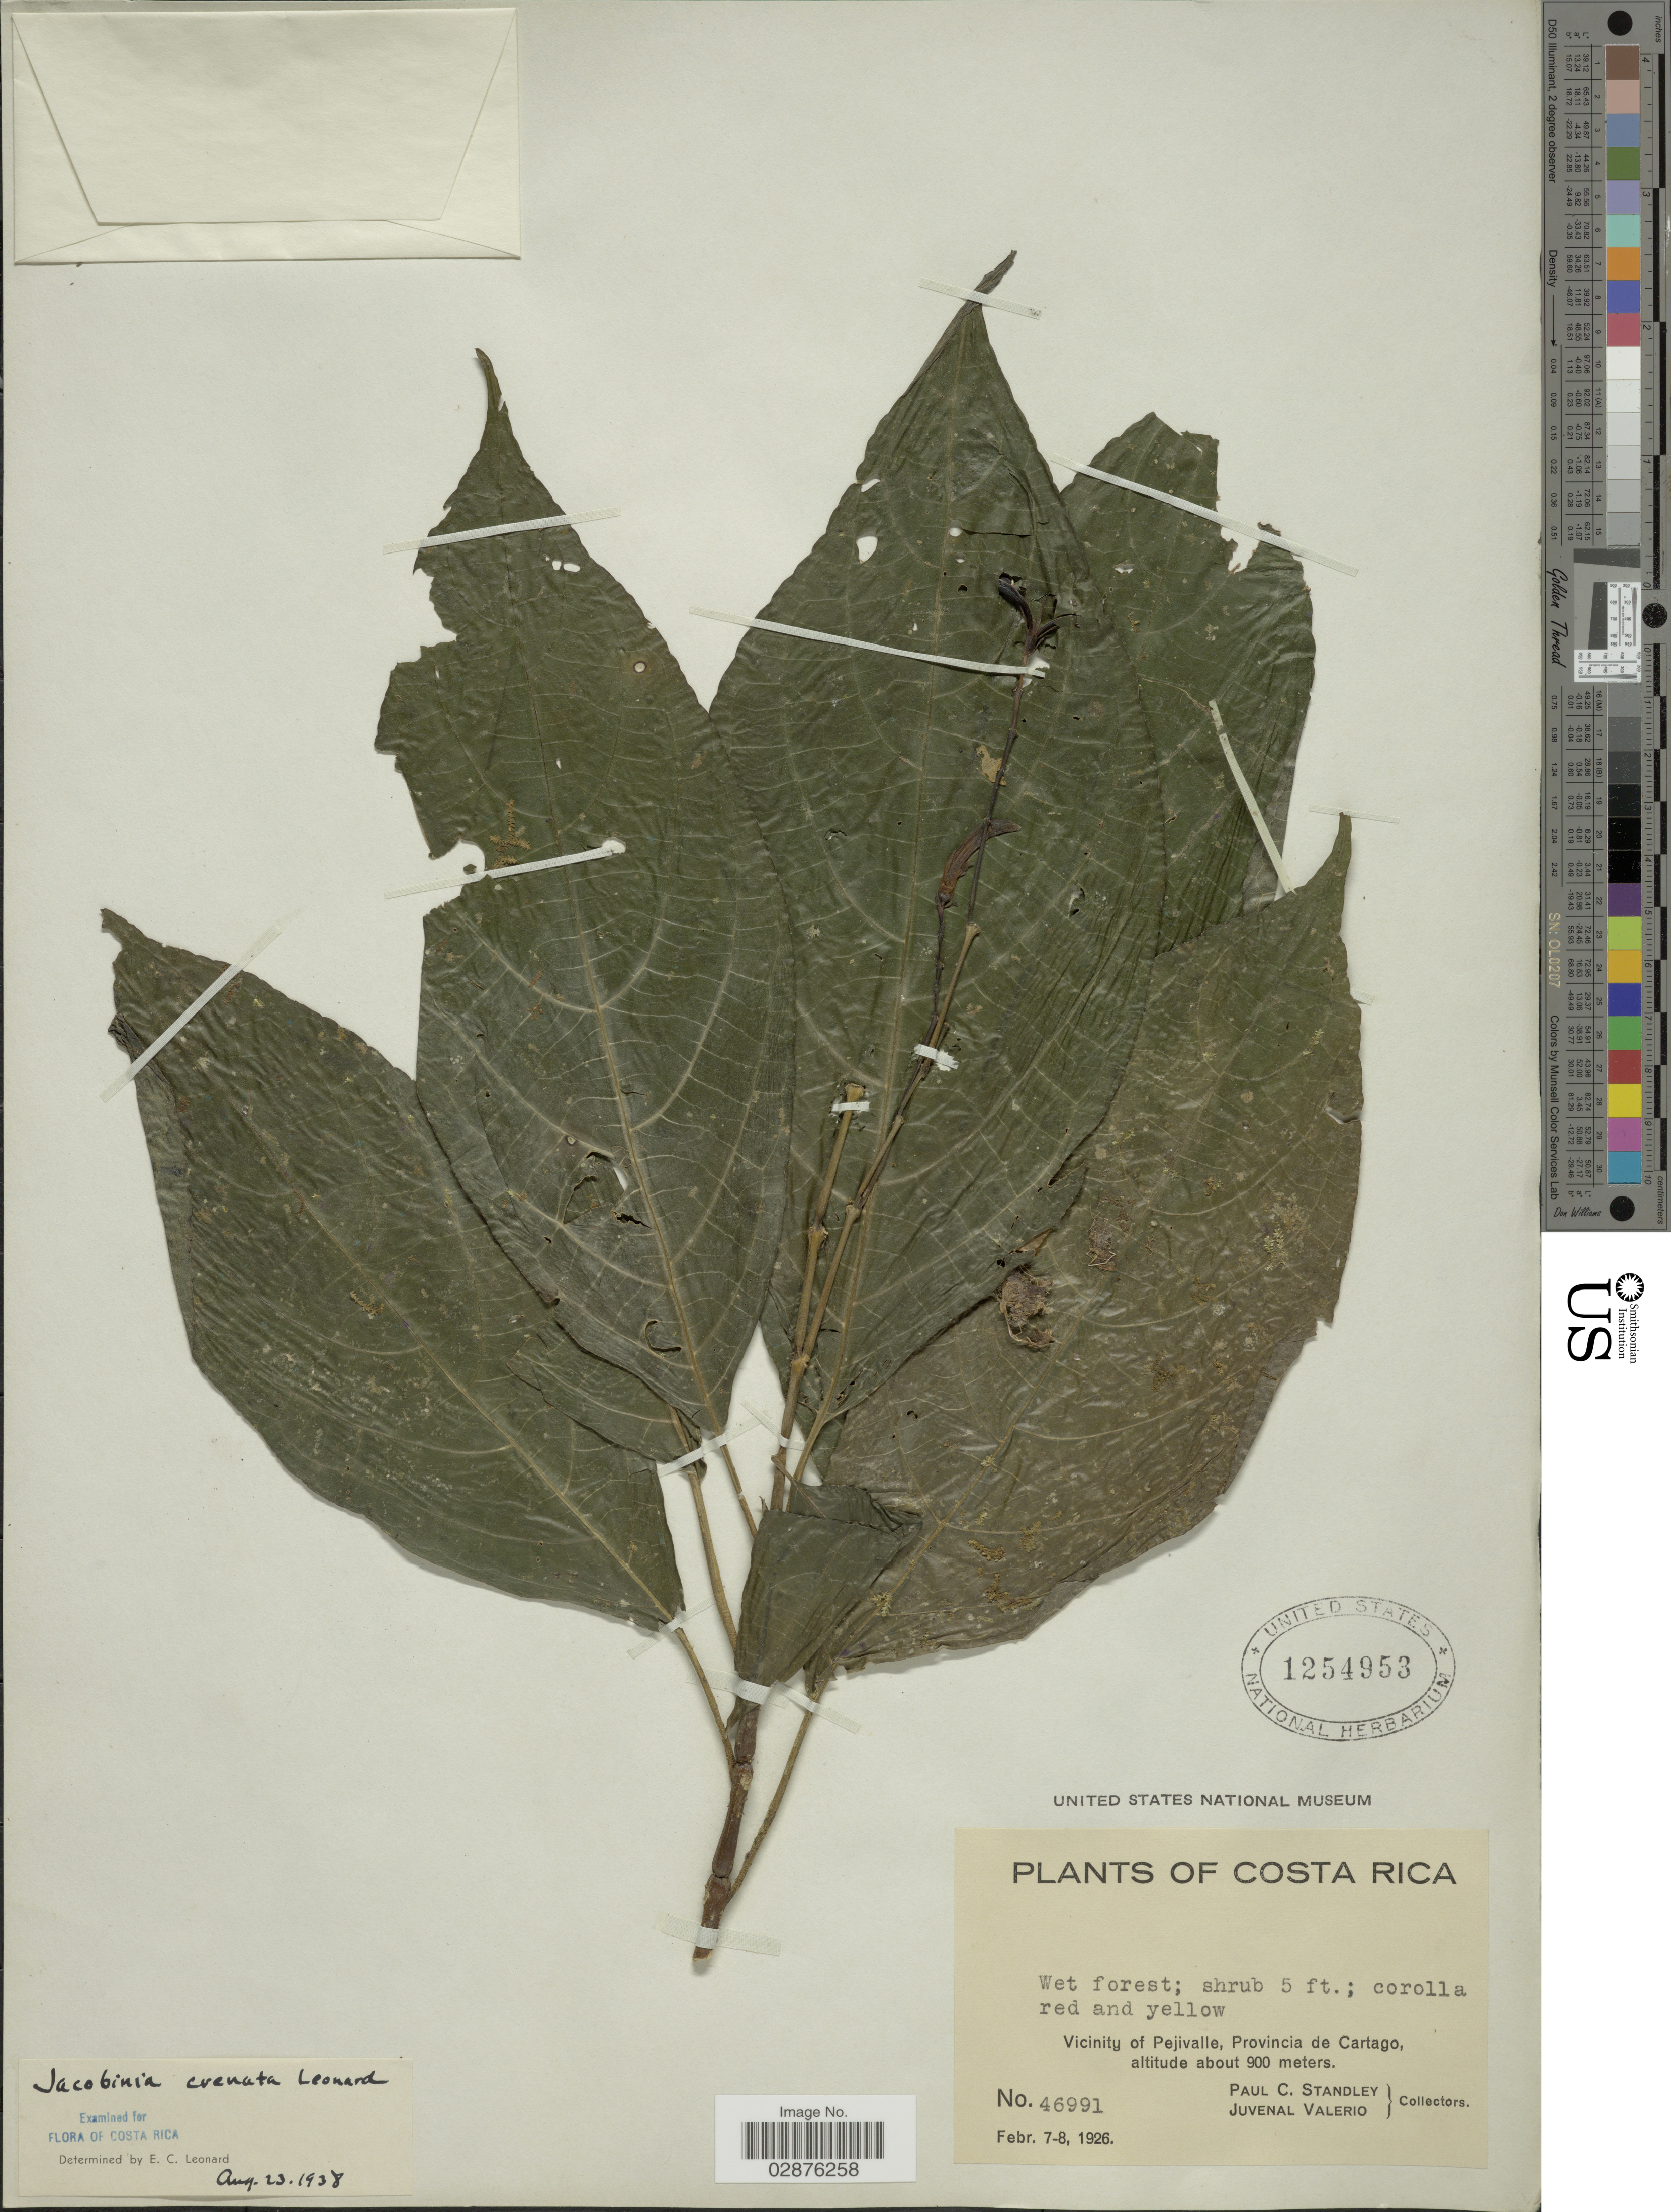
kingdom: Plantae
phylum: Tracheophyta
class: Magnoliopsida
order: Lamiales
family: Acanthaceae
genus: Justicia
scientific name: Justicia crenata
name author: (Leonard) Durkee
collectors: P. C. Standley & J. Valerio R.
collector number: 46991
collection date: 1926-02-07/1926-02-08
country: Costa Rica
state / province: Cartago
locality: Vicinity of Pejivalle.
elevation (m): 900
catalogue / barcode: US 1254953